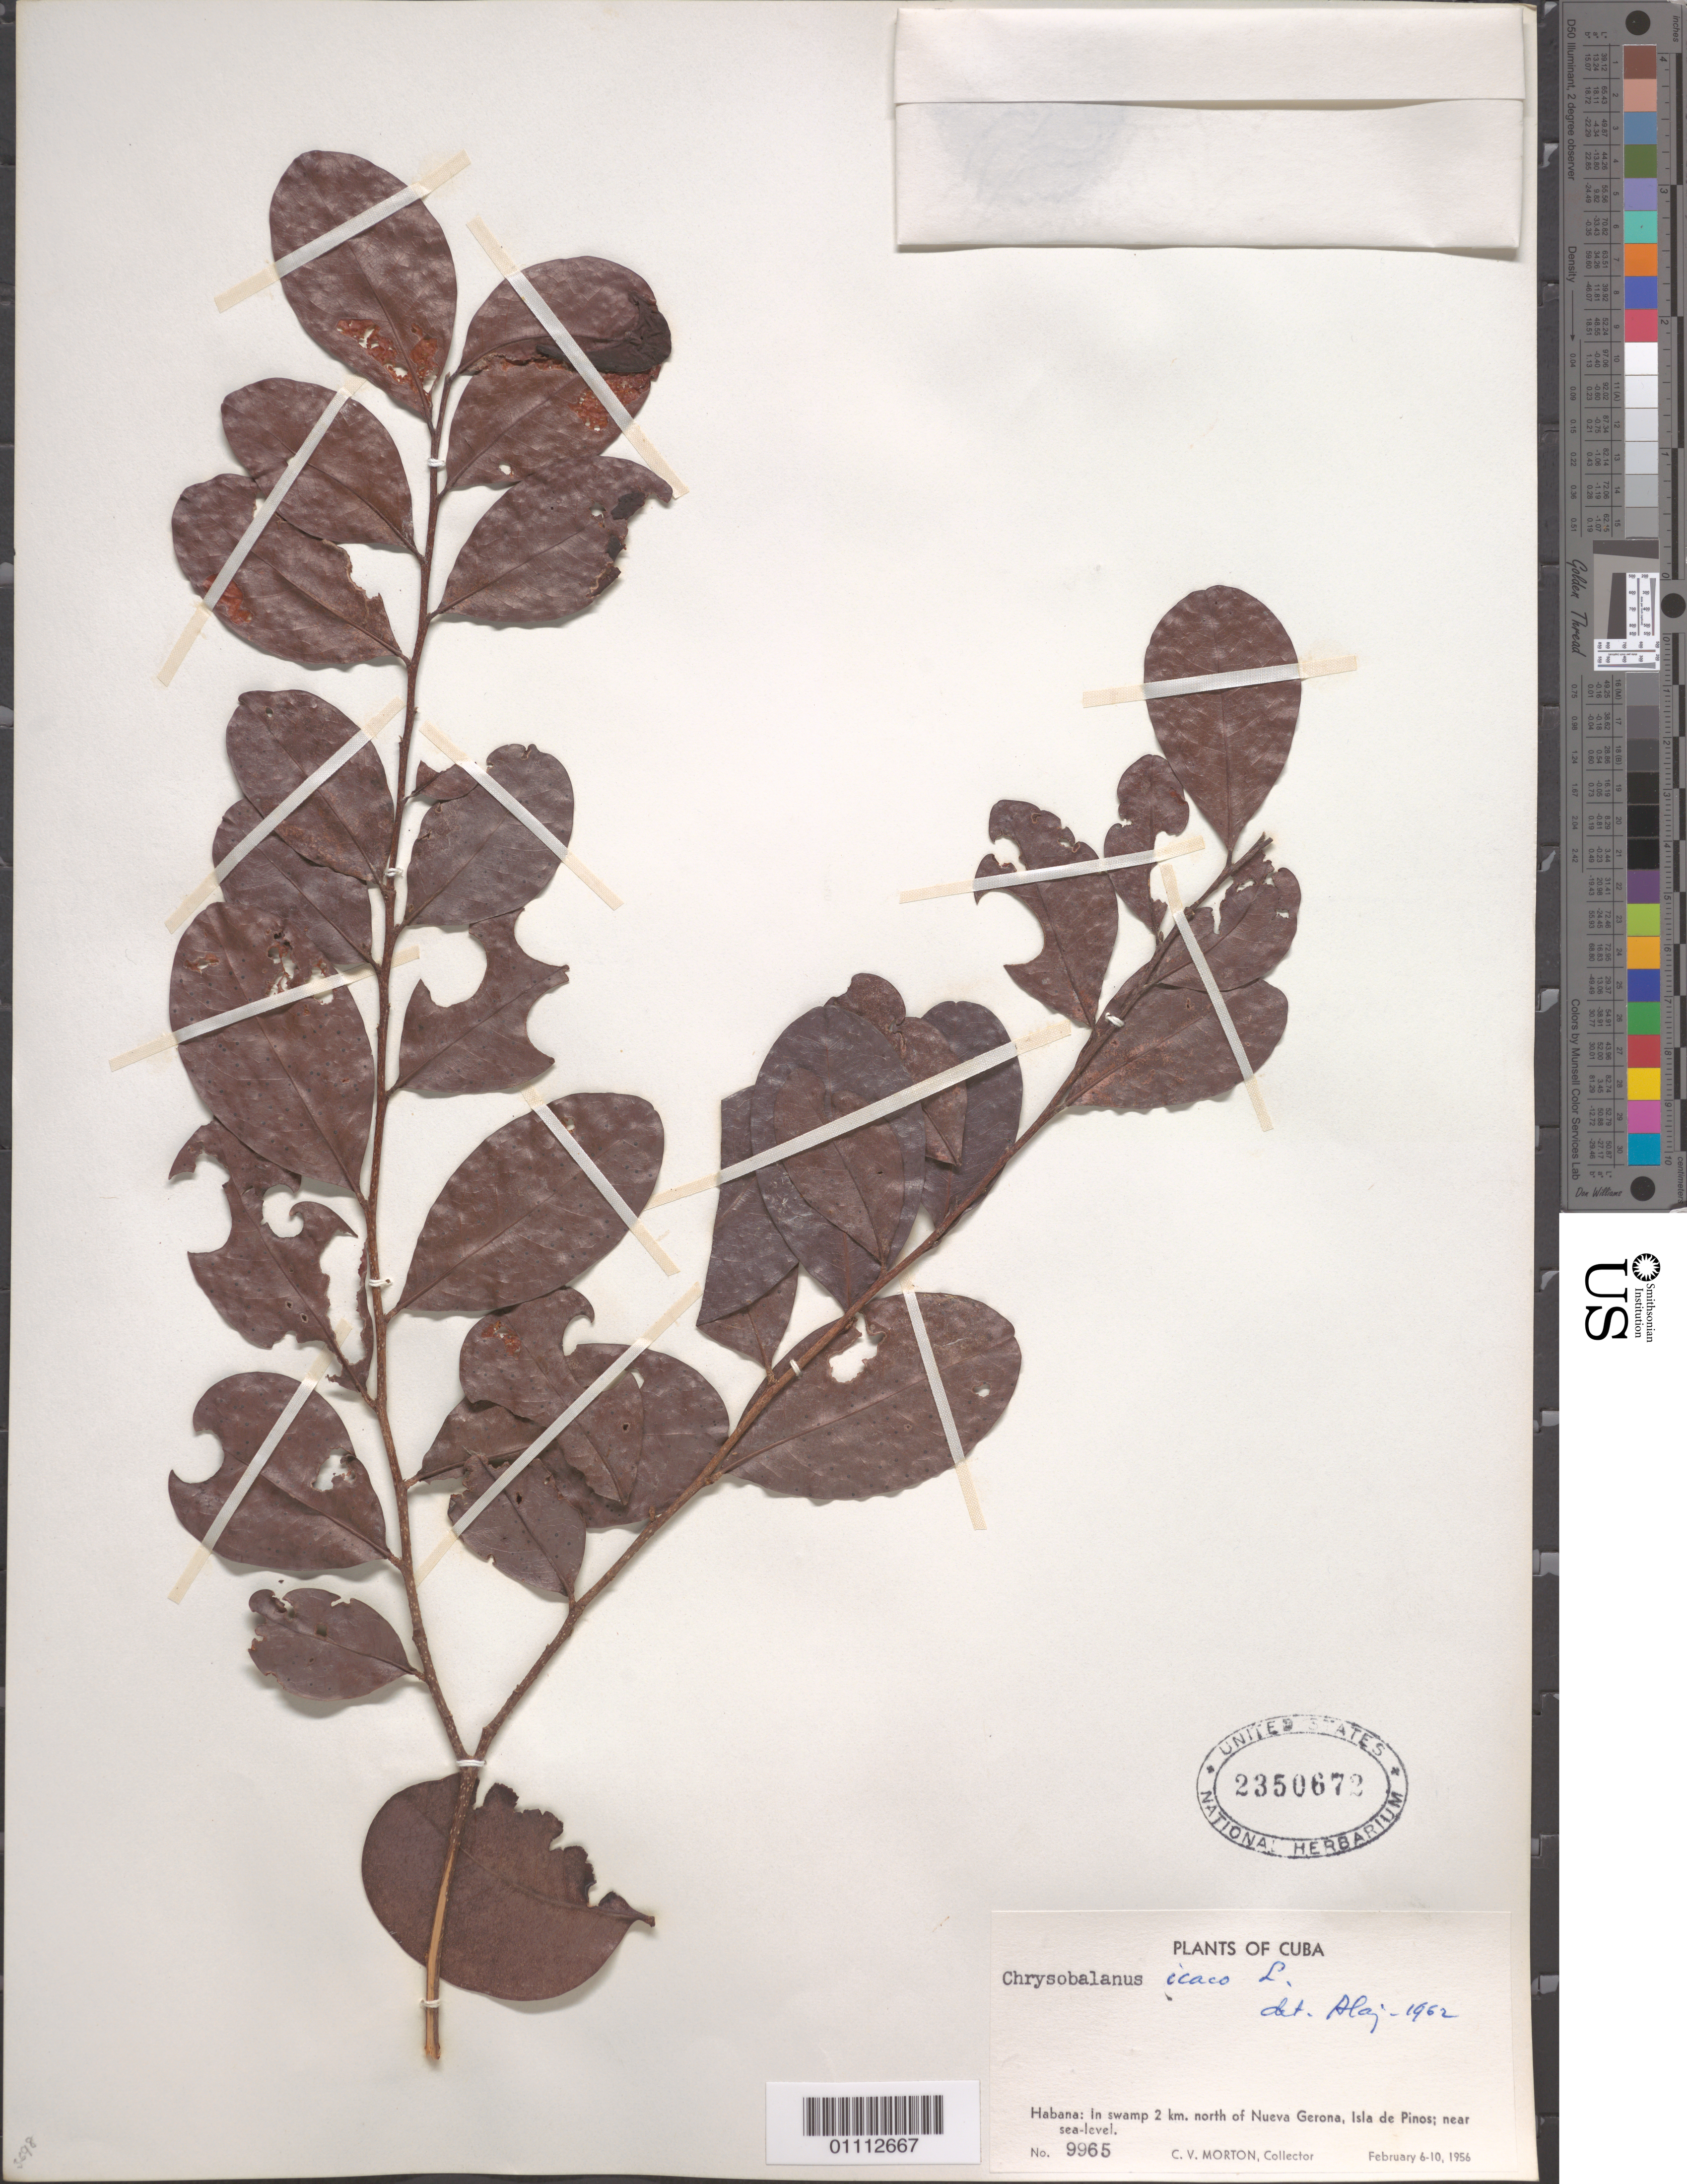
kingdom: Plantae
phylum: Tracheophyta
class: Magnoliopsida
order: Malpighiales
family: Chrysobalanaceae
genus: Chrysobalanus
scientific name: Chrysobalanus icaco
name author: L.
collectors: C. V. Morton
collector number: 9965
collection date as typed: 06 Feb 1956 to 10 Feb 1956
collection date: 1956-02-06/1956-02-10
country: Cuba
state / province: La Habana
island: Cuba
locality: In swawp 2 km north of Nueva Gerona, Isla de Pinos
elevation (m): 0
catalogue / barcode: US 2350672